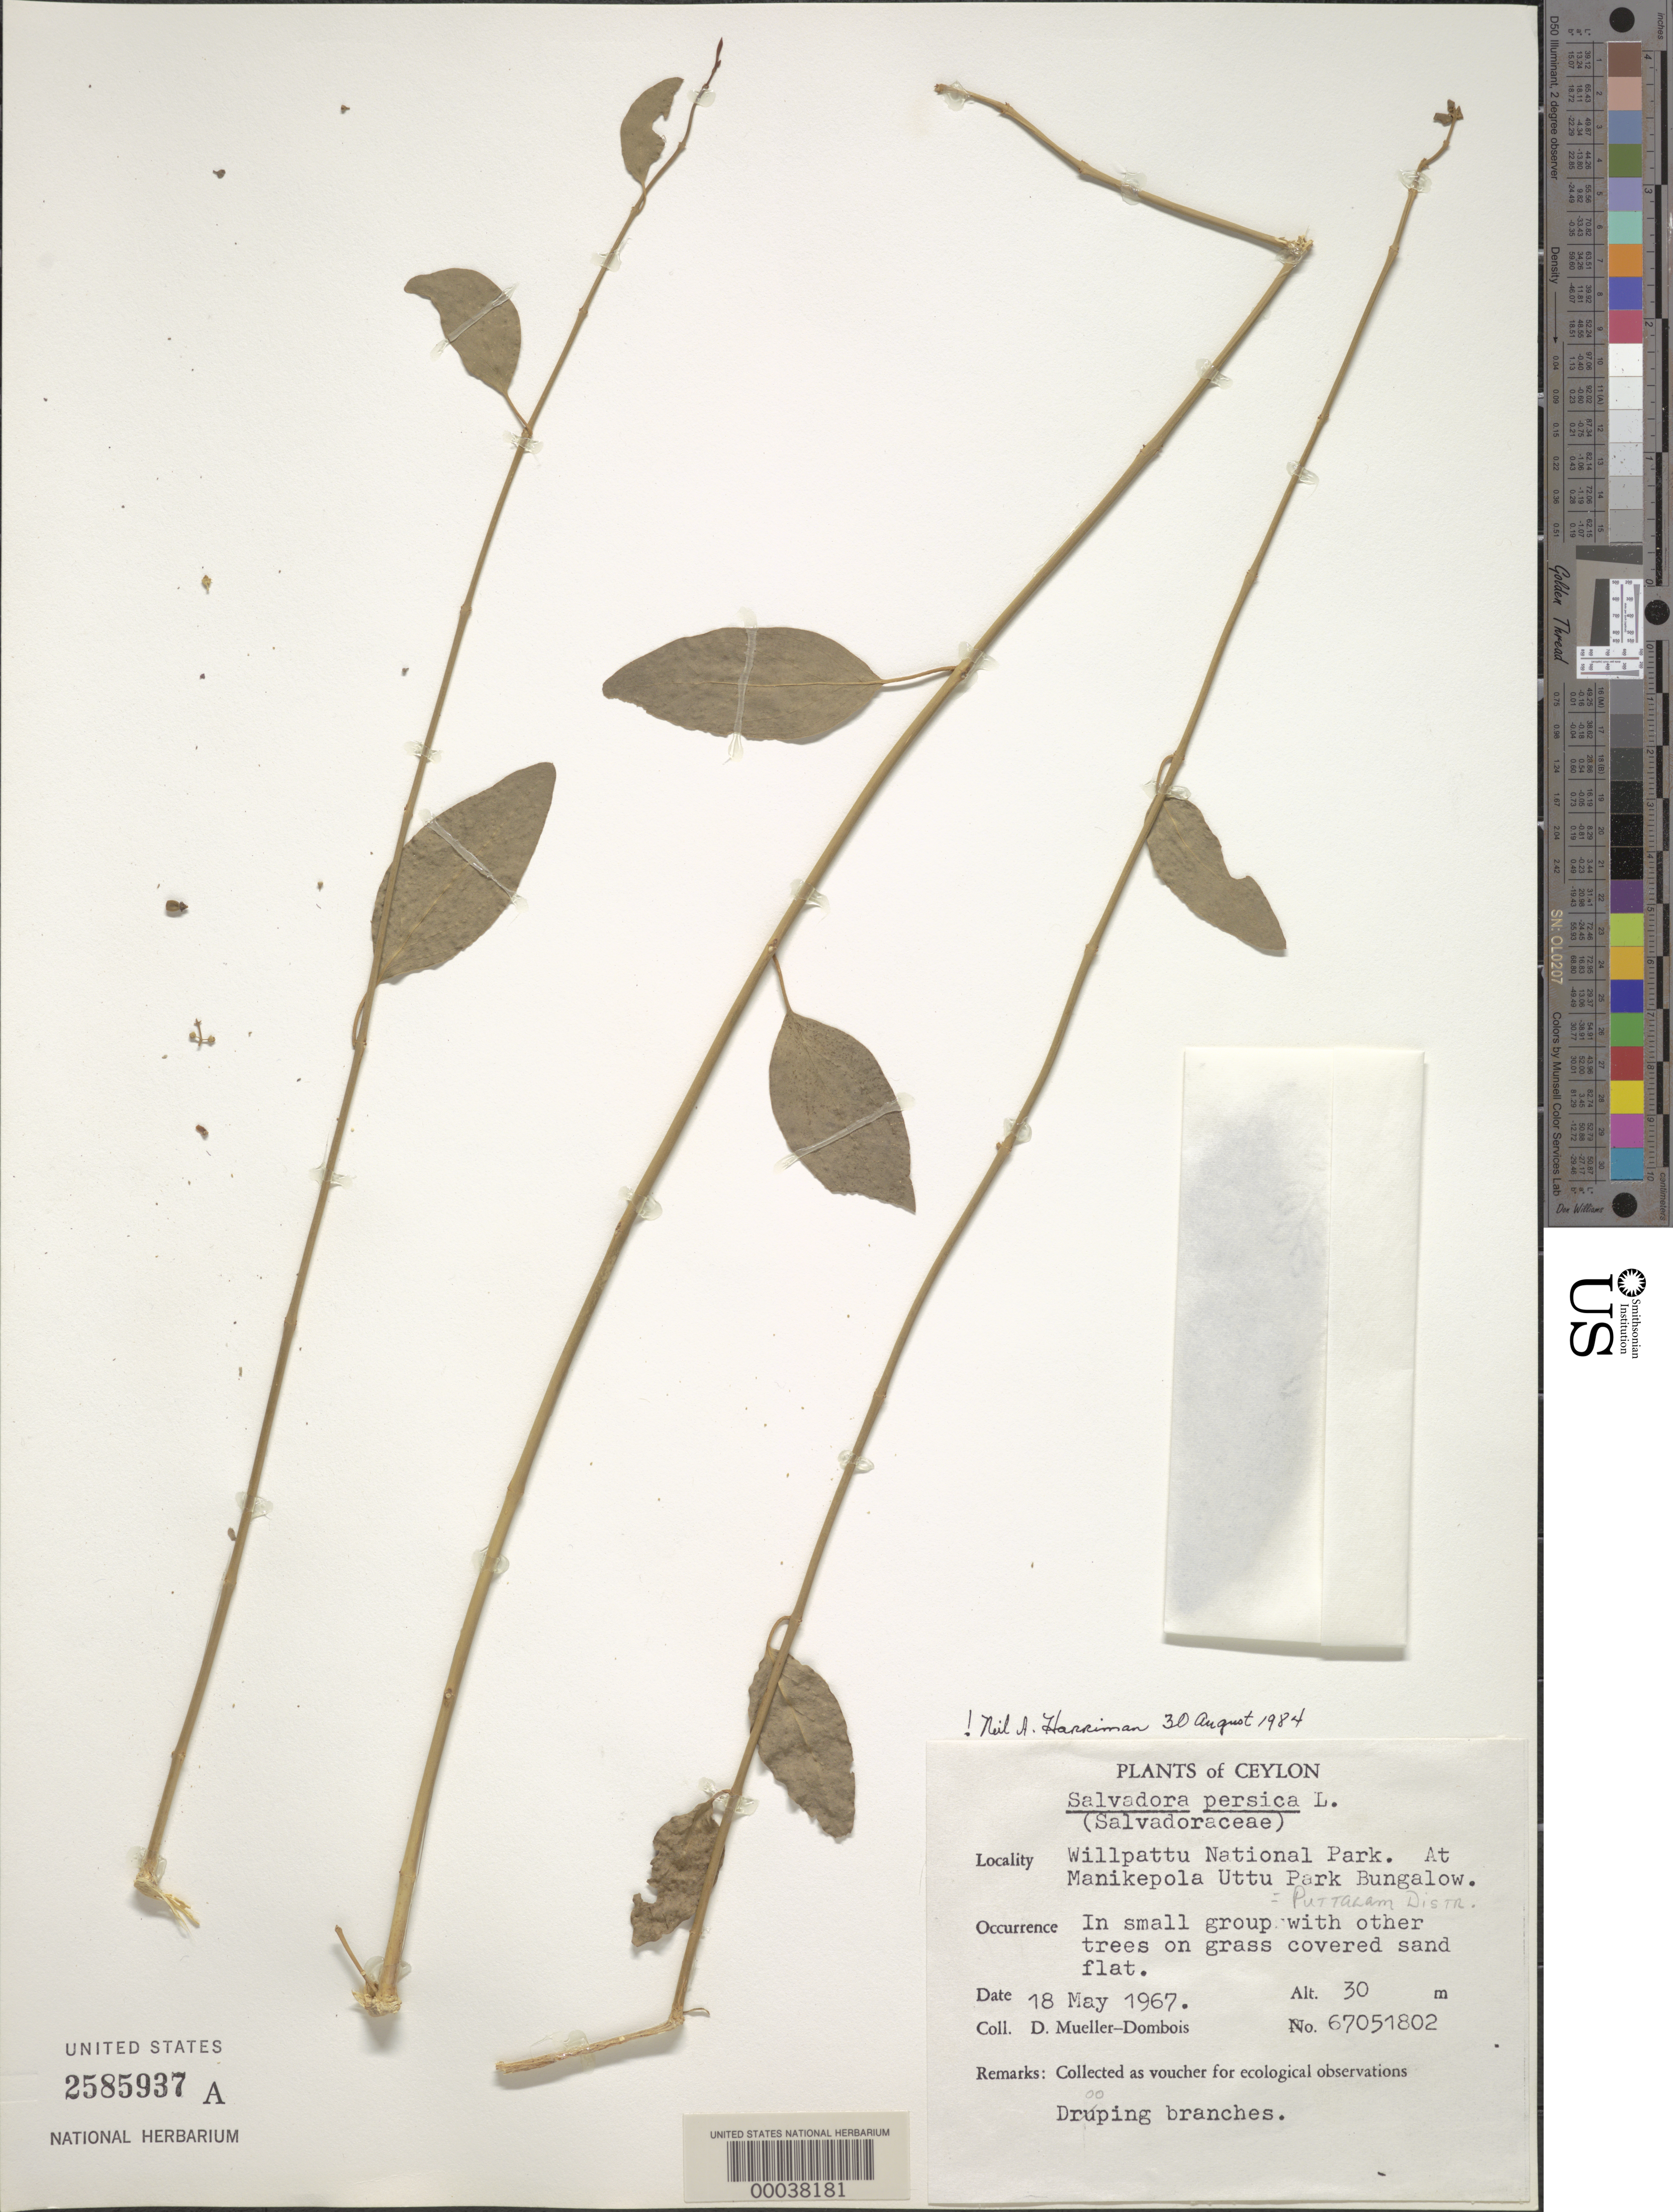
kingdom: Plantae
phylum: Tracheophyta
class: Magnoliopsida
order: Brassicales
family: Salvadoraceae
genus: Salvadora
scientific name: Salvadora persica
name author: L.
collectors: D. Mueller-Dombois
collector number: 67051802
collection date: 1967-05-18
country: Sri Lanka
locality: Ceylon. Willpattu National Park. At Manikepola Uttu Park Bungalow. = Puttalam Distr.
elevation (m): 30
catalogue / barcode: US 2585937A